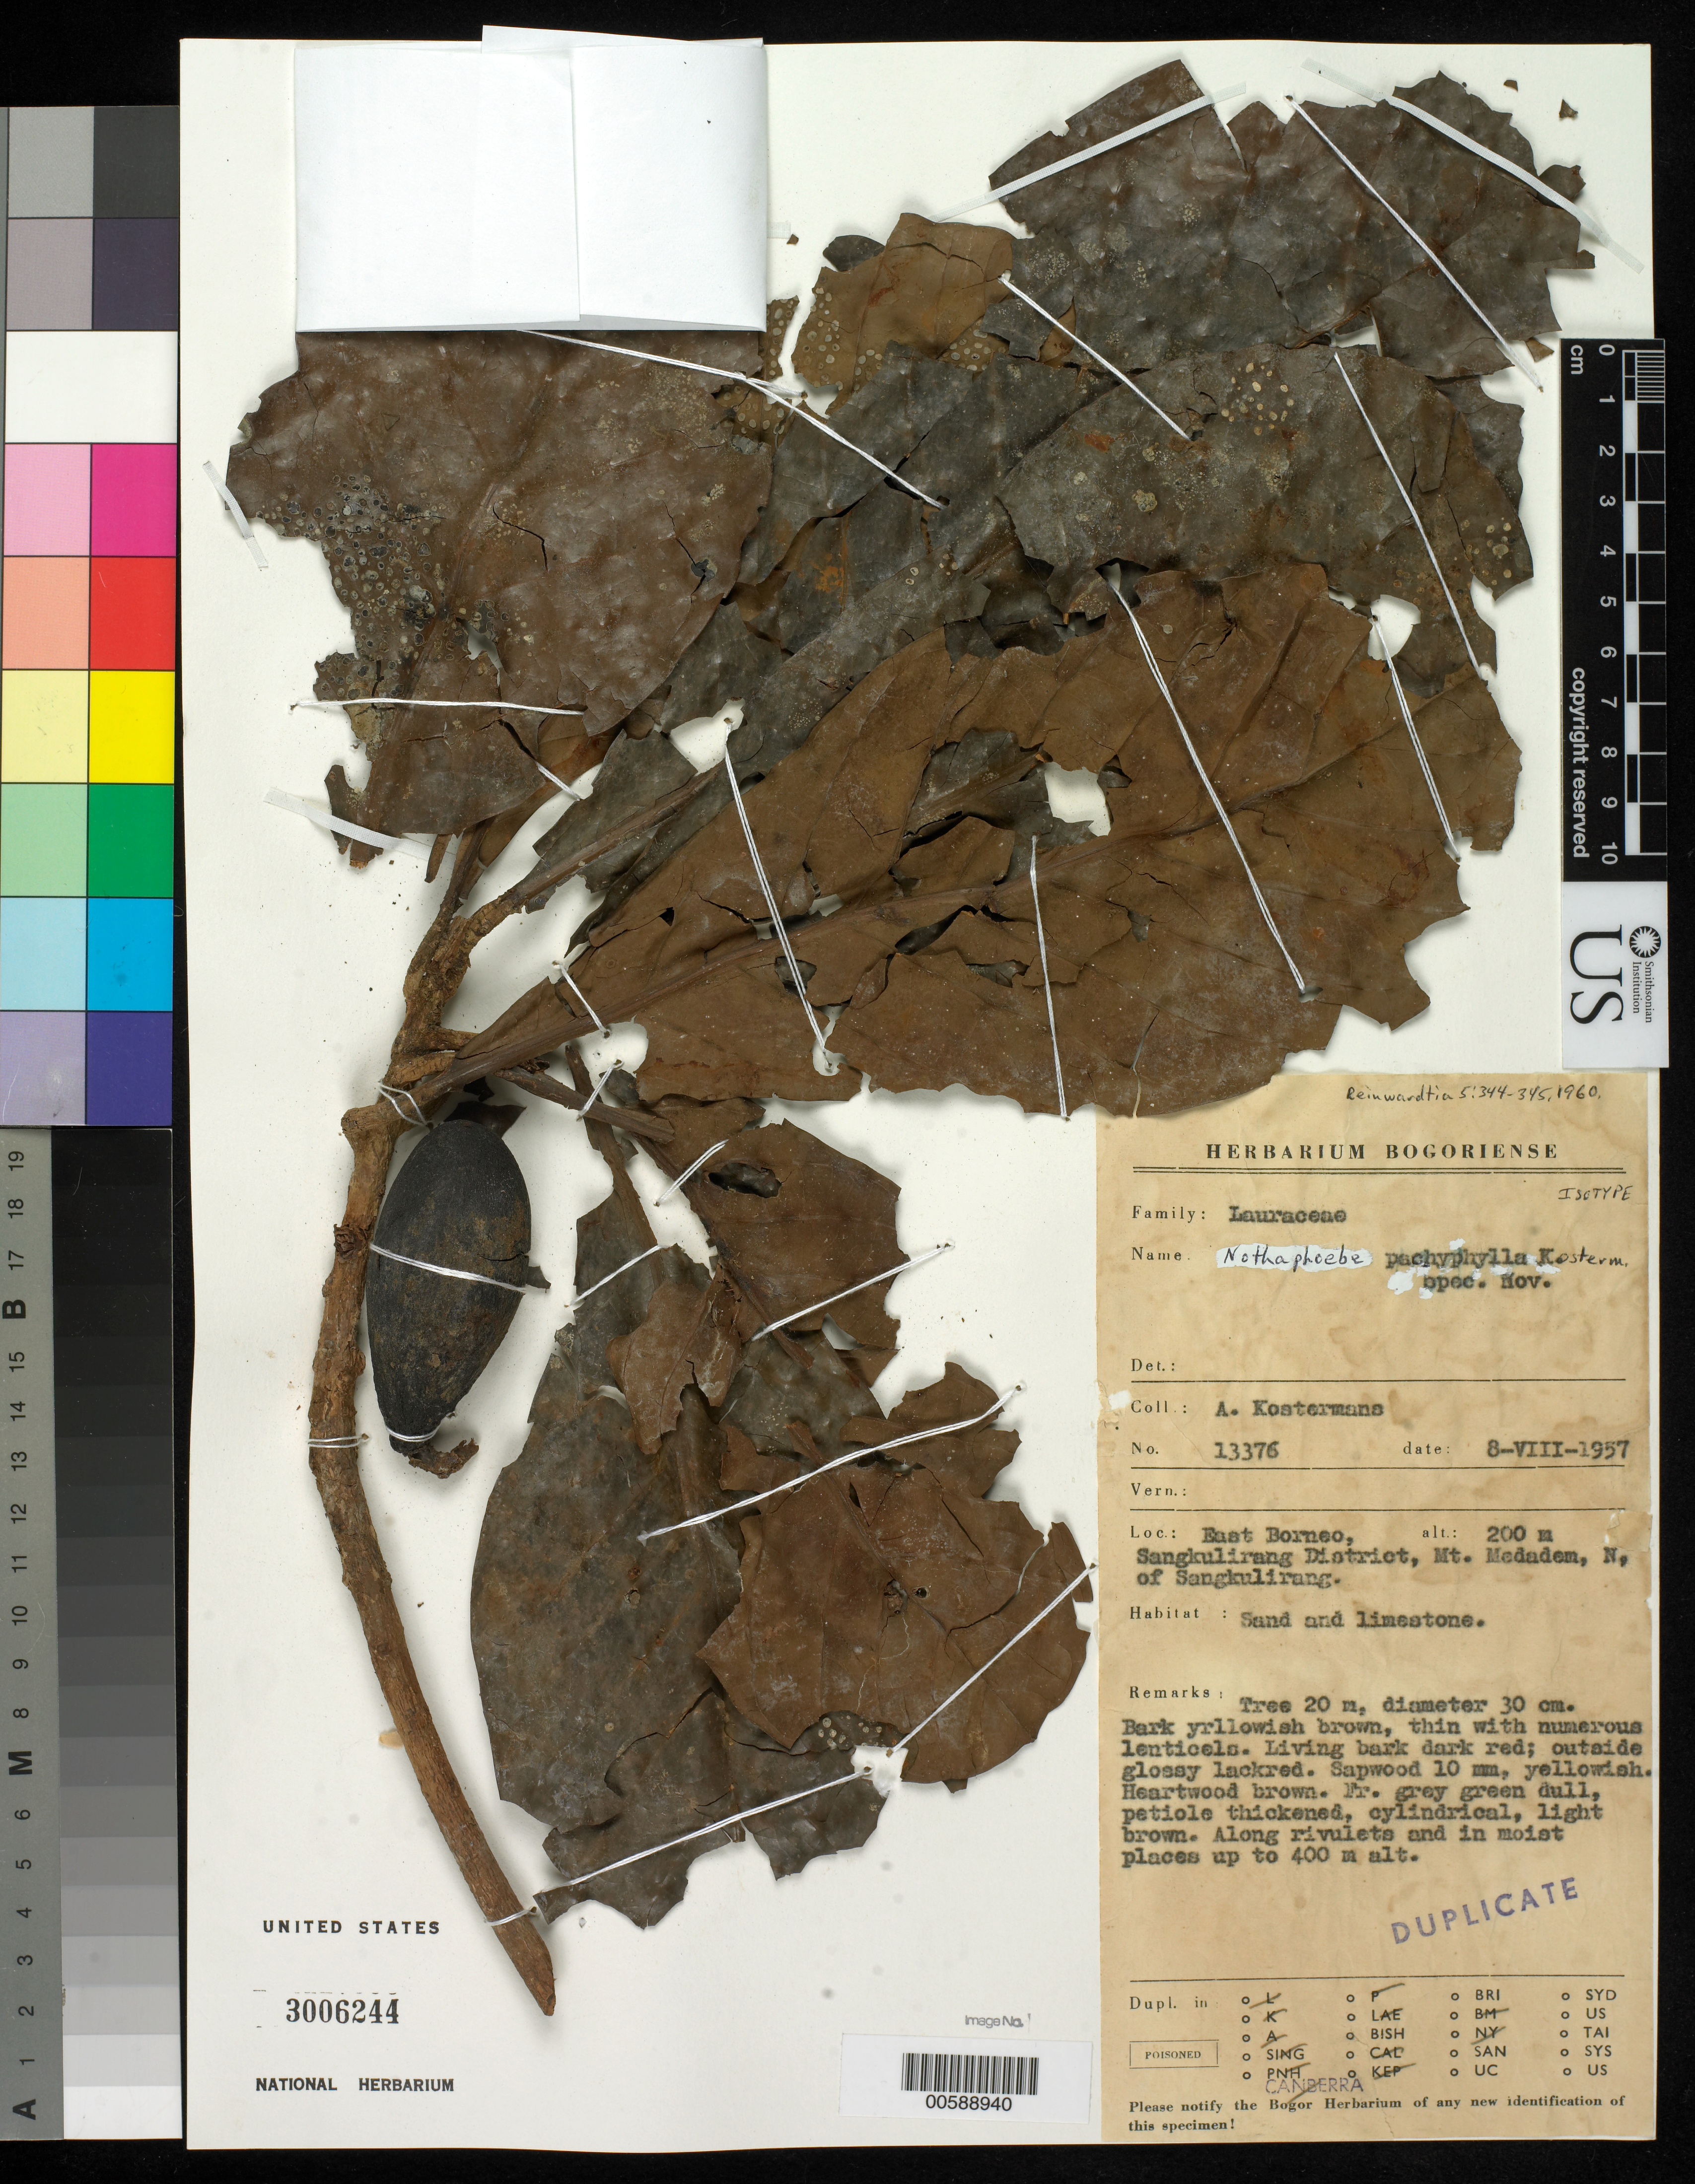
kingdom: Plantae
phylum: Tracheophyta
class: Magnoliopsida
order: Laurales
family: Lauraceae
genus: Nothaphoebe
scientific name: Nothaphoebe pachyphylla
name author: Kosterm.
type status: Isotype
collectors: A. J. G. Kostermans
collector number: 13376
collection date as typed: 08 Aug 1957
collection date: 1957-08-08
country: Indonesia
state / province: Kalimantan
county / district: Kalimantan Timur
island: Borneo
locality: Sangkulirang District, Mt. Madadem, N of Sangkulirang.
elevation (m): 200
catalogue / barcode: US 3006244